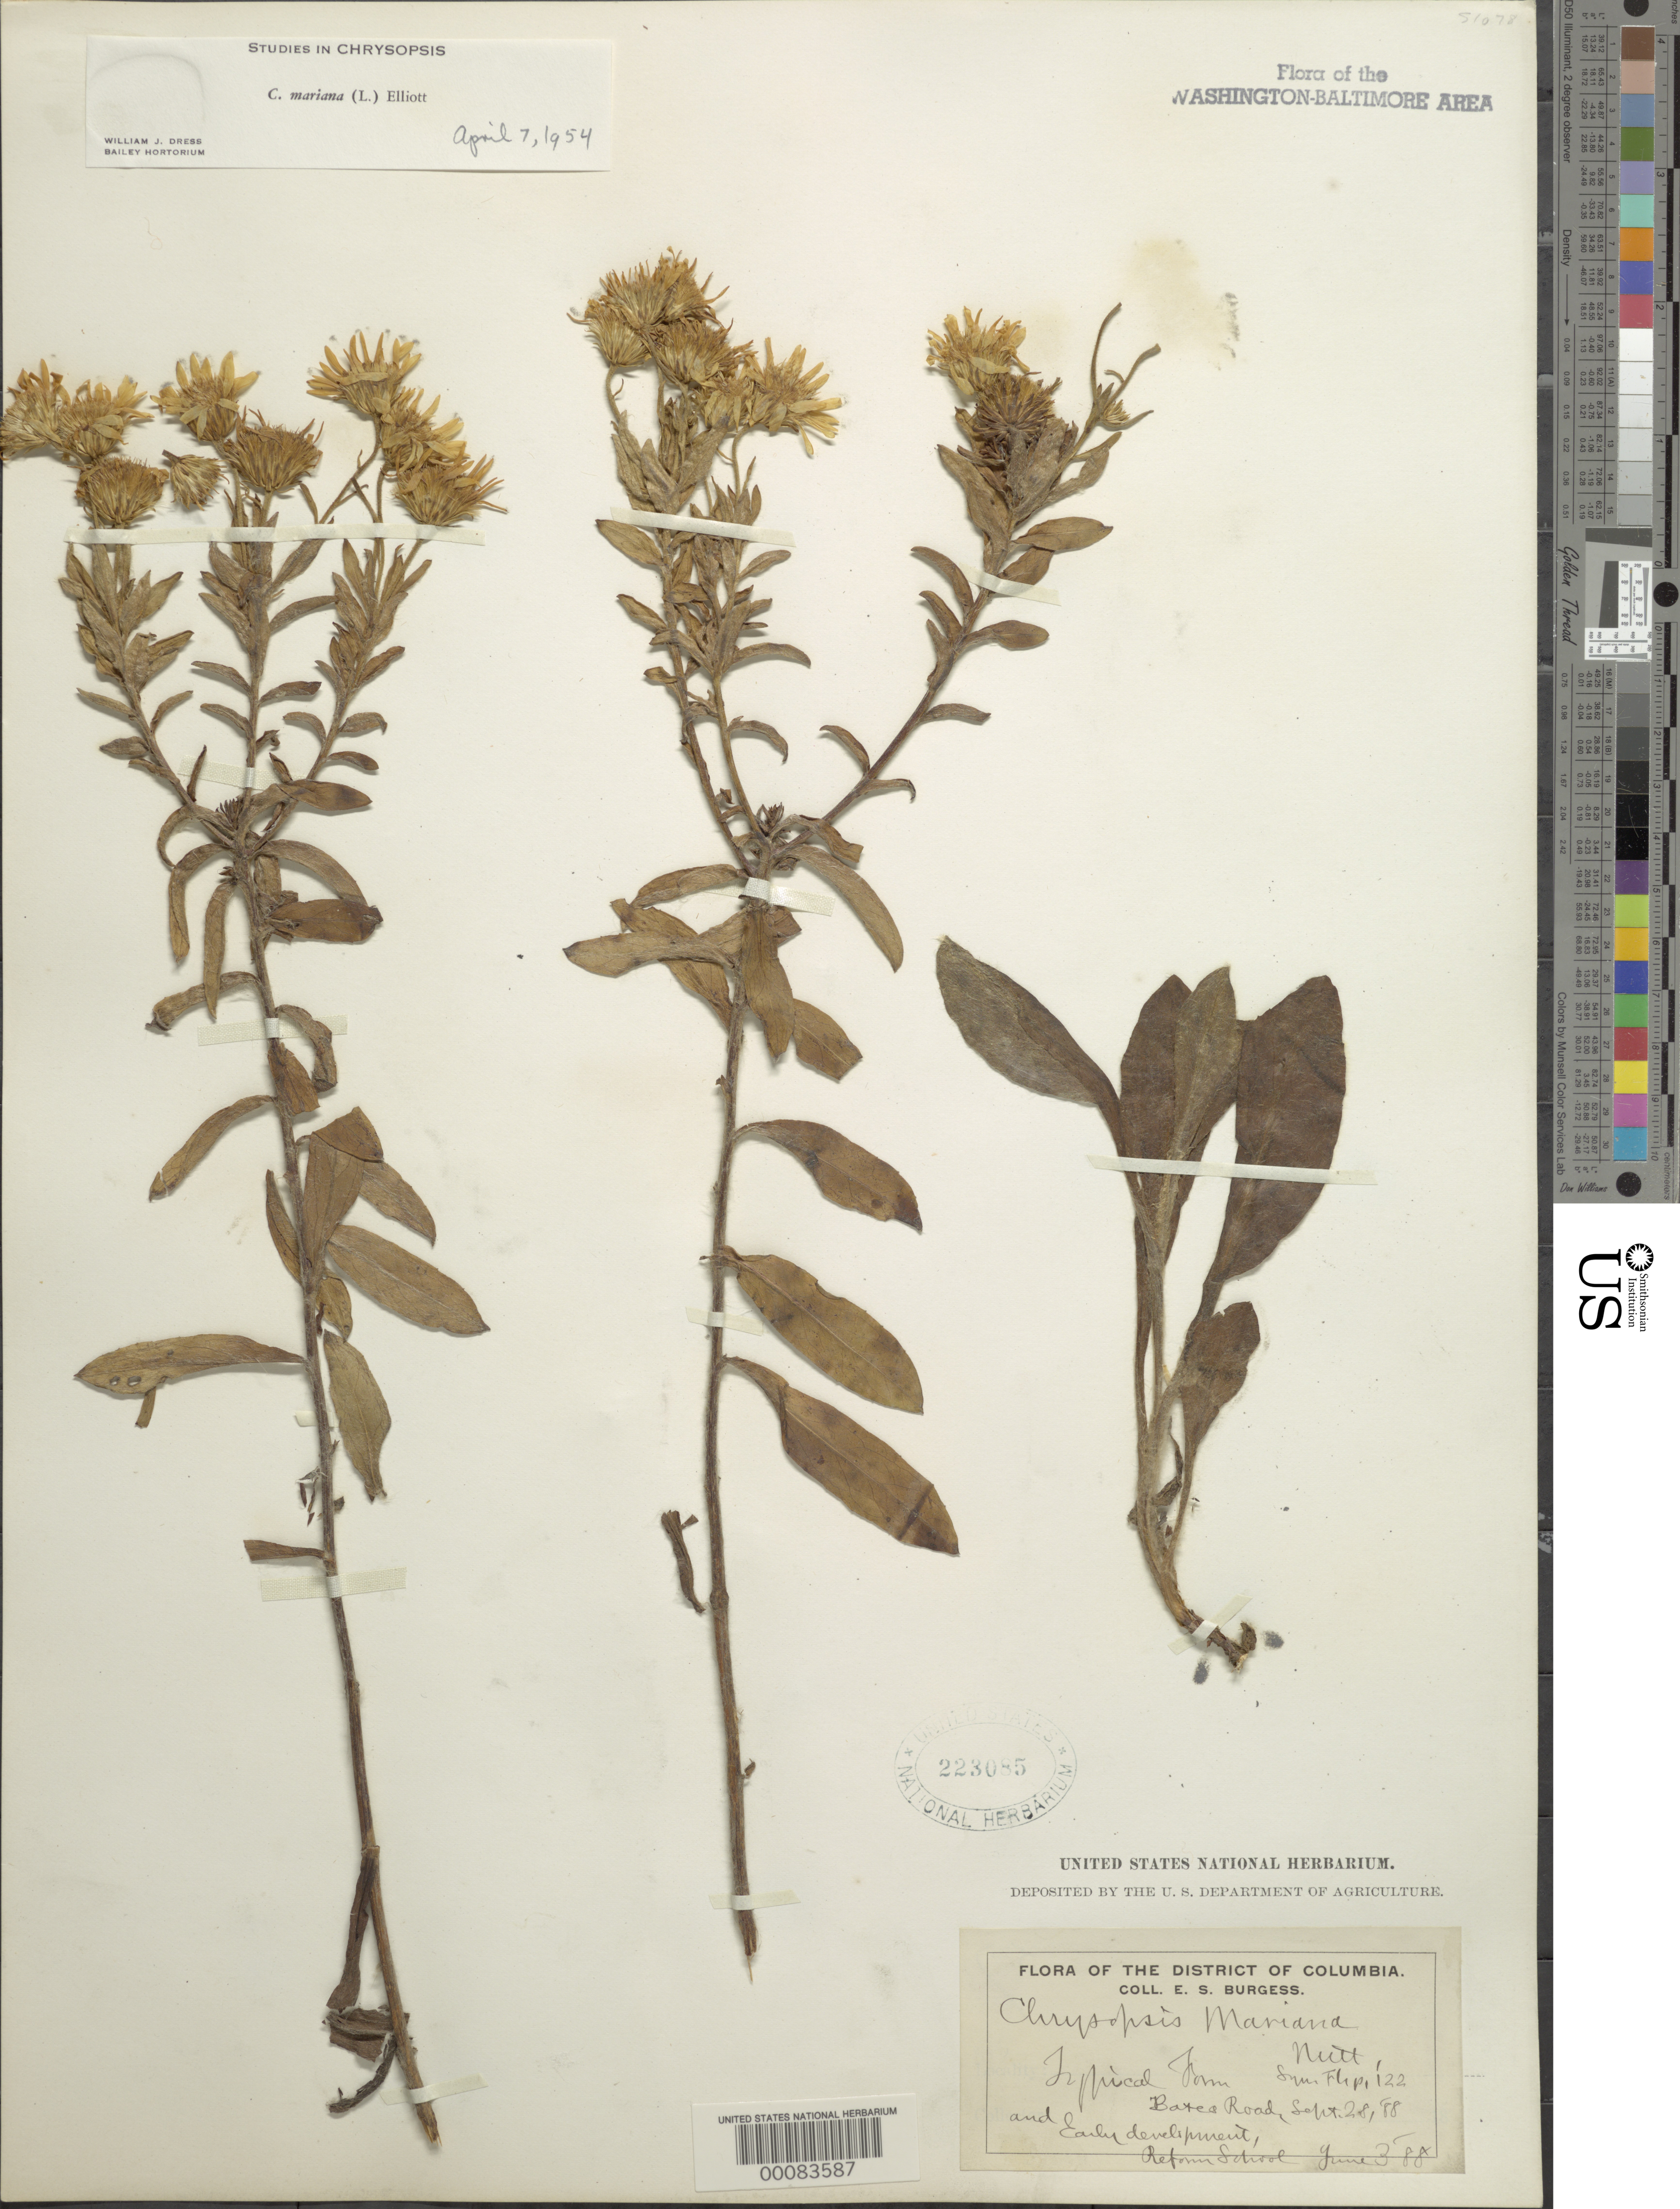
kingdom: Plantae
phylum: Tracheophyta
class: Magnoliopsida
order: Asterales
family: Asteraceae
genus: Chrysopsis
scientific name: Chrysopsis mariana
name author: (L.) Elliott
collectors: E. Burgess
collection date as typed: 28 Sep 1888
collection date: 1888-09-28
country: United States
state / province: District of Columbia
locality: Reform School and Bates Road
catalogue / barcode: US 223085